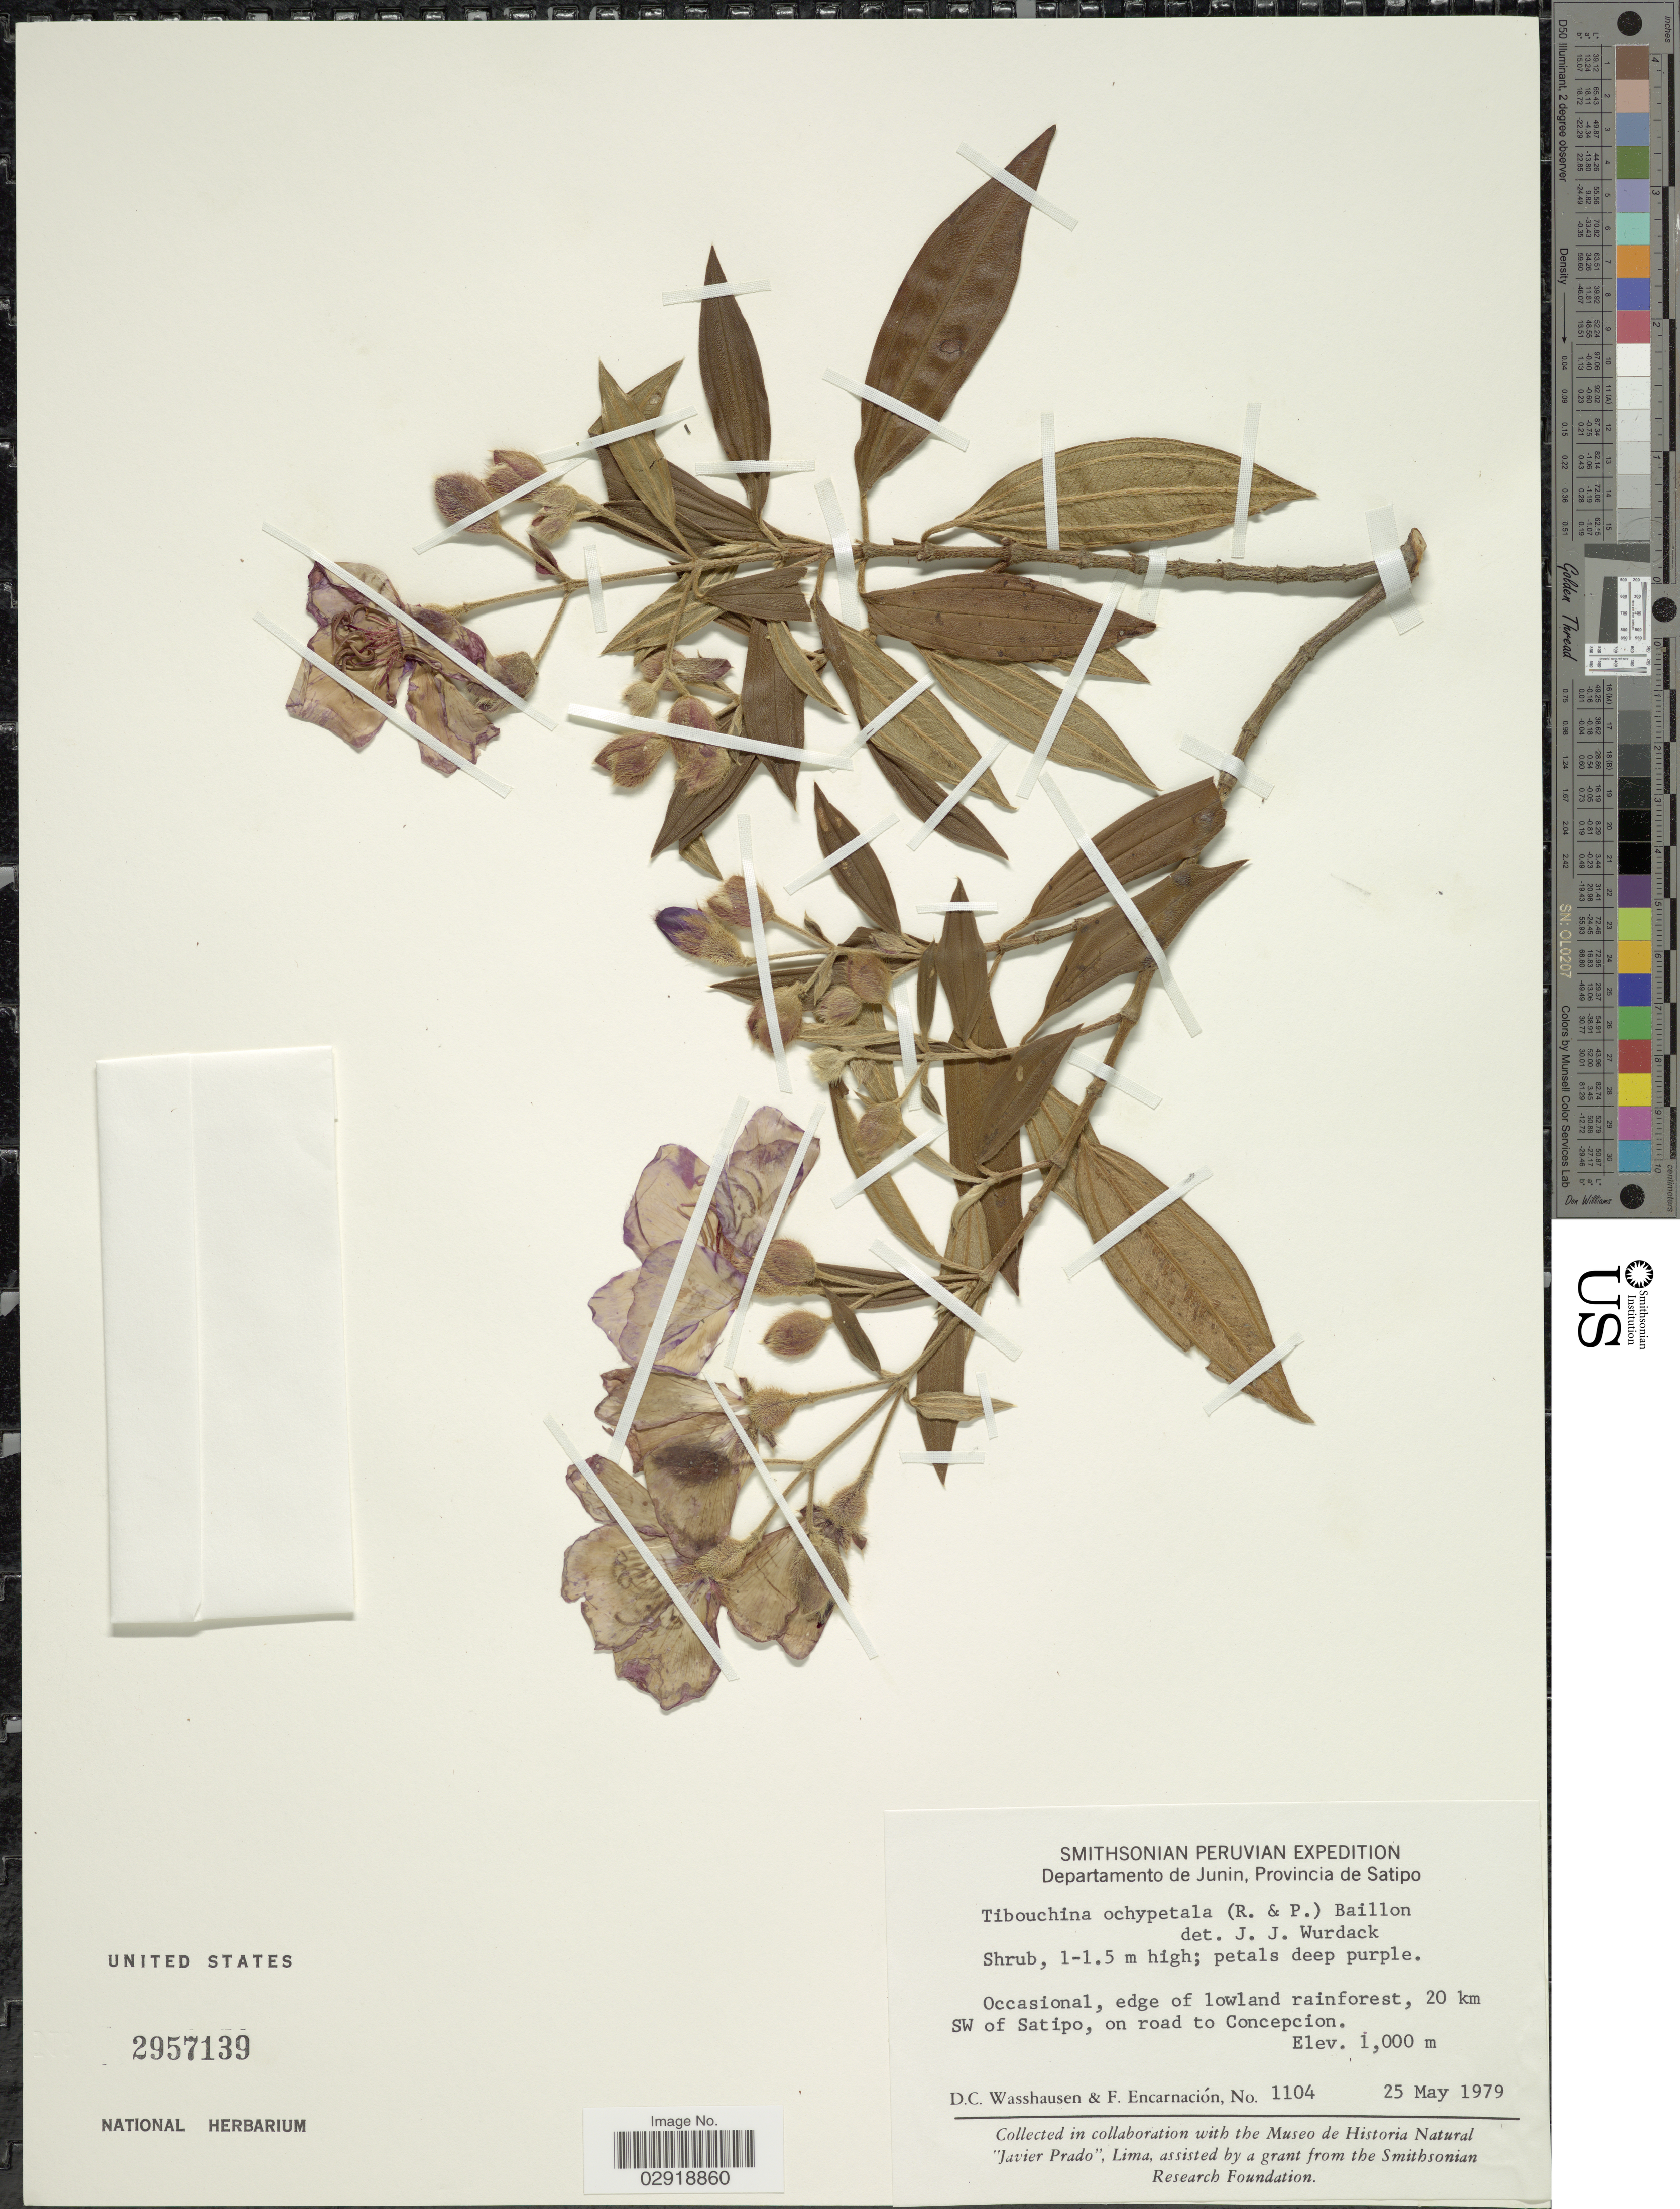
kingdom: Plantae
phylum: Tracheophyta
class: Magnoliopsida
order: Myrtales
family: Melastomataceae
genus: Pleroma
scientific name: Pleroma ochypetalum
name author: (Ruiz & Pav.) D. Don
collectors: D. C. Wasshausen & F. Encarnación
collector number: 1104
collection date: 1979-05-25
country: Peru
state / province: Junín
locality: Departamento de Junin, Provinica de Satipo. Occasional, edge of lowland rainforest, 20 km SW of Satipo, on road to Concepcion.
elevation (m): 1000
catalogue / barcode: US 2957139